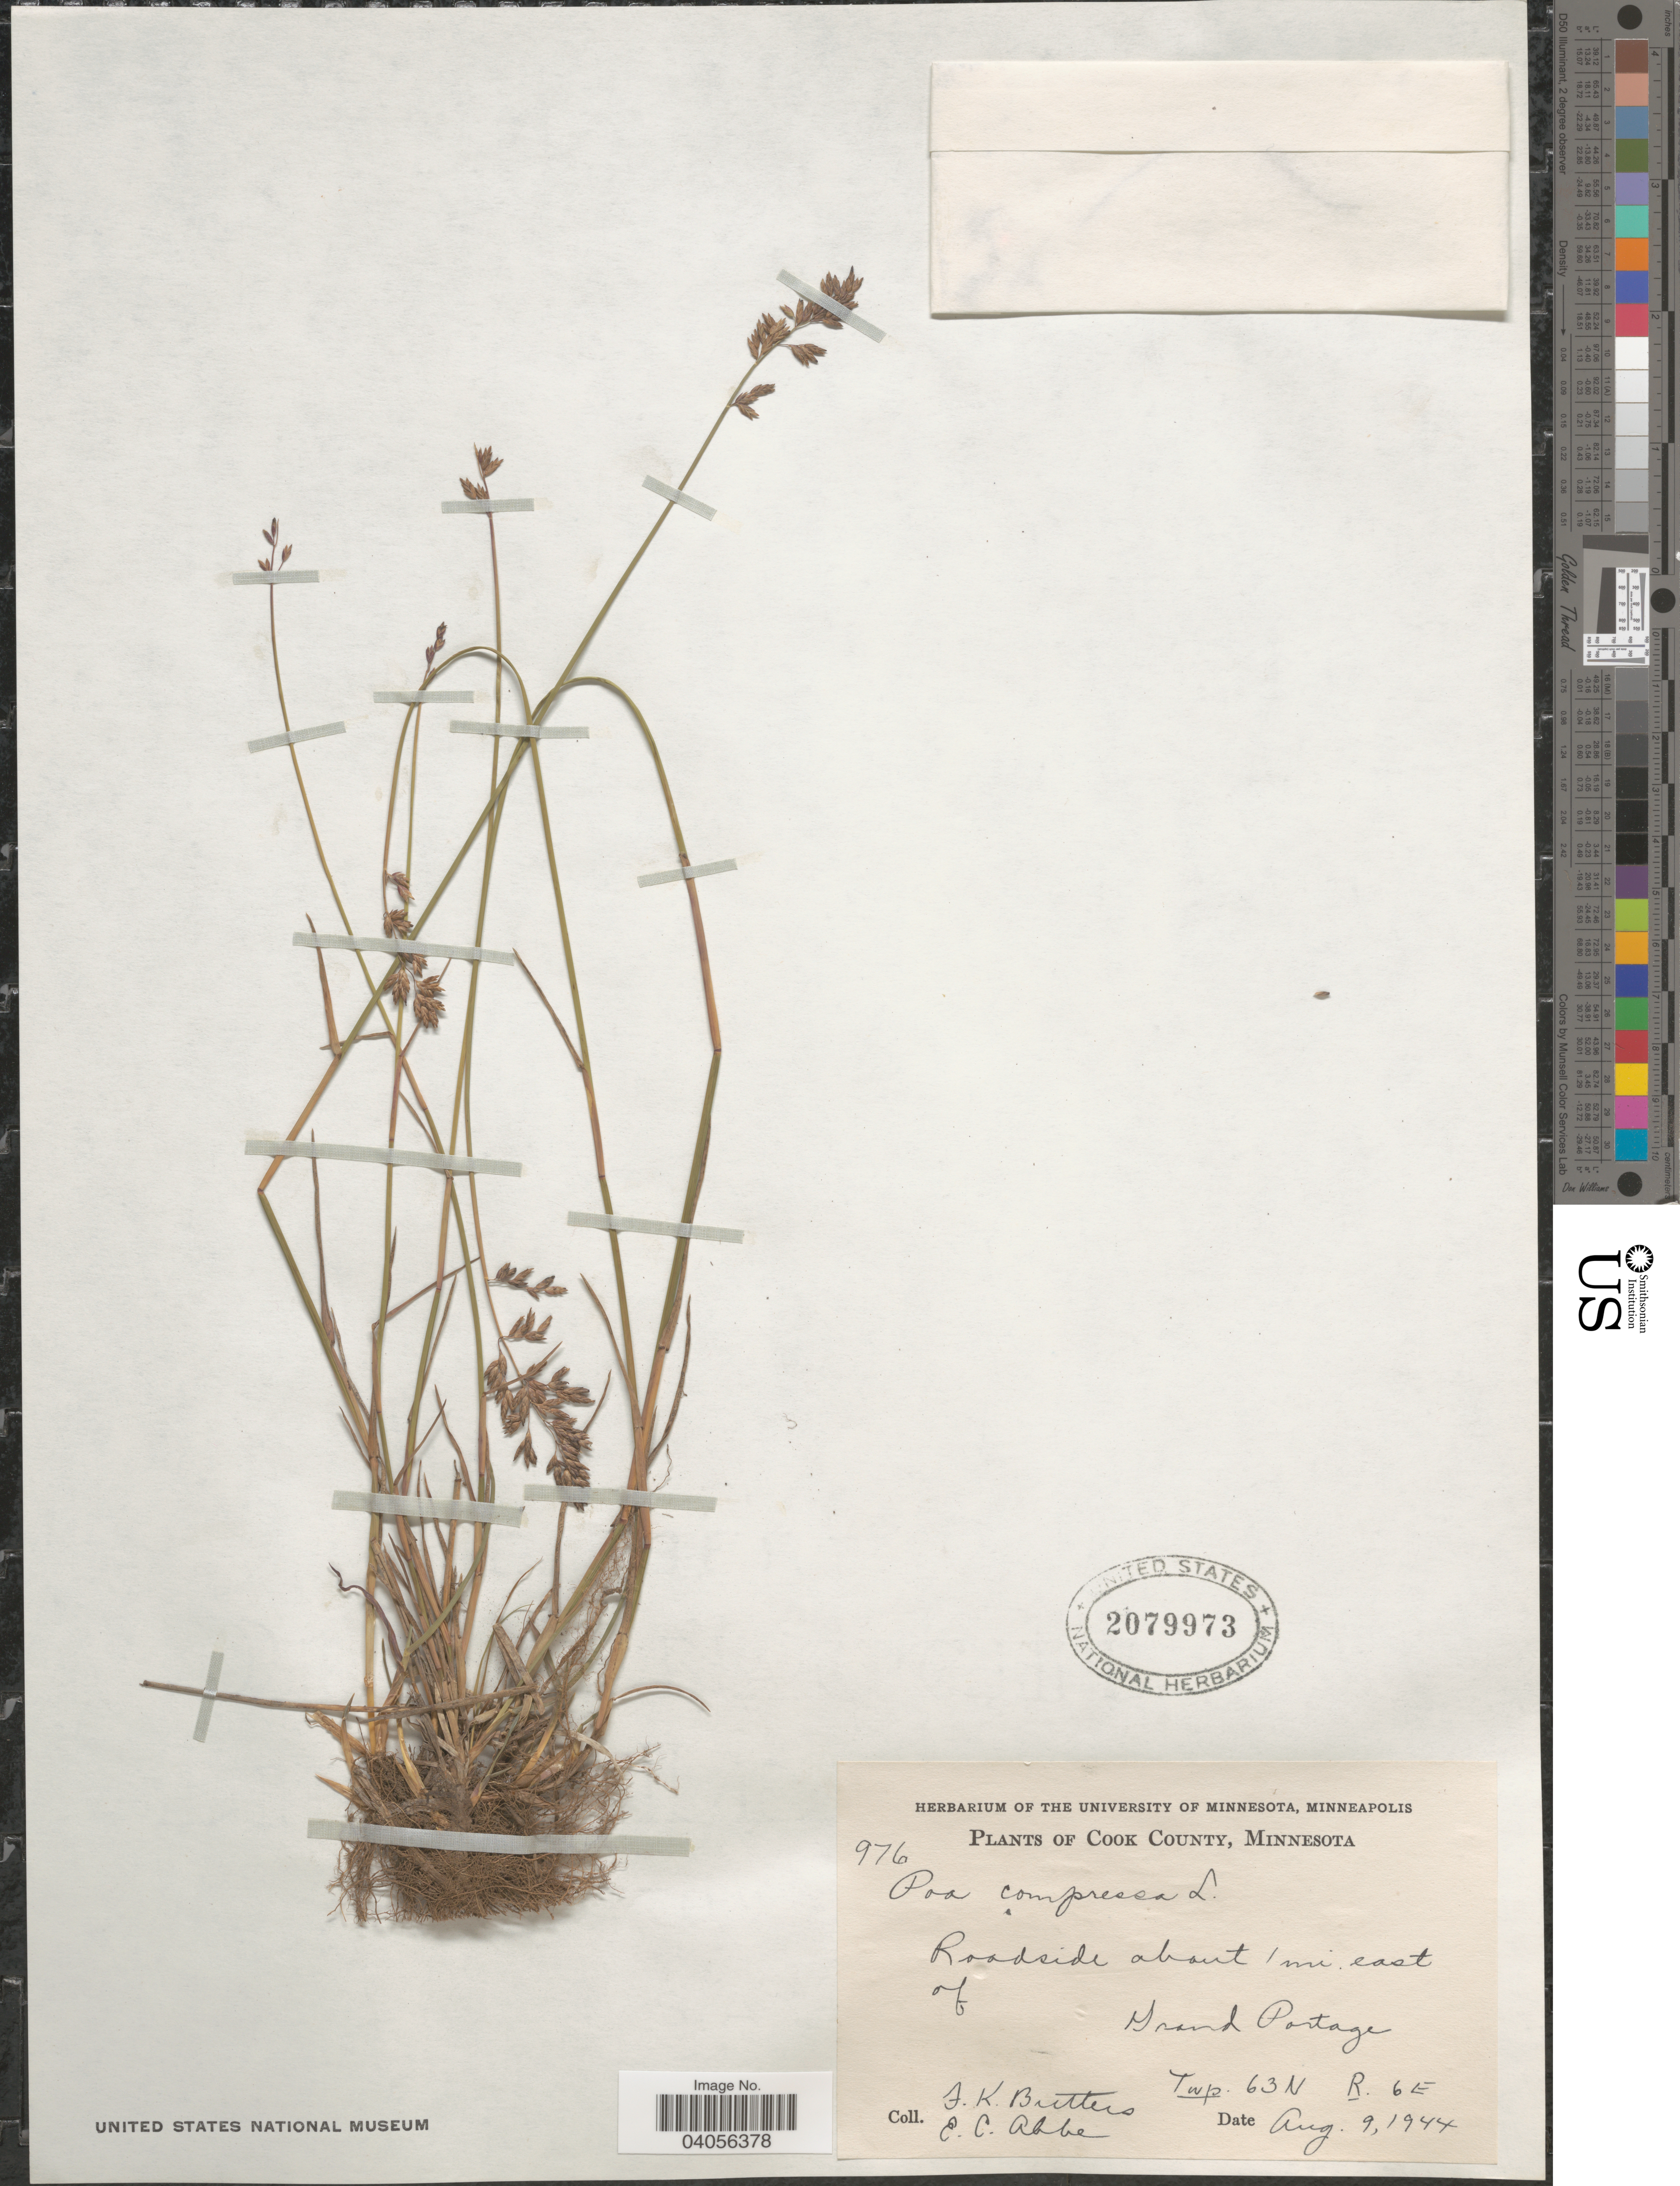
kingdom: Plantae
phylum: Tracheophyta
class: Liliopsida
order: Poales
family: Poaceae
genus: Poa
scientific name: Poa compressa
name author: L.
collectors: F. K. Butters & E. C. Abbe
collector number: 976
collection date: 1944-08-09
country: United States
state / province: Minnesota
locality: Cook County. Roadside abut 1 mi. east of Grand Portage. Twp. 63 N R. 6 E.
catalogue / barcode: US 2079973